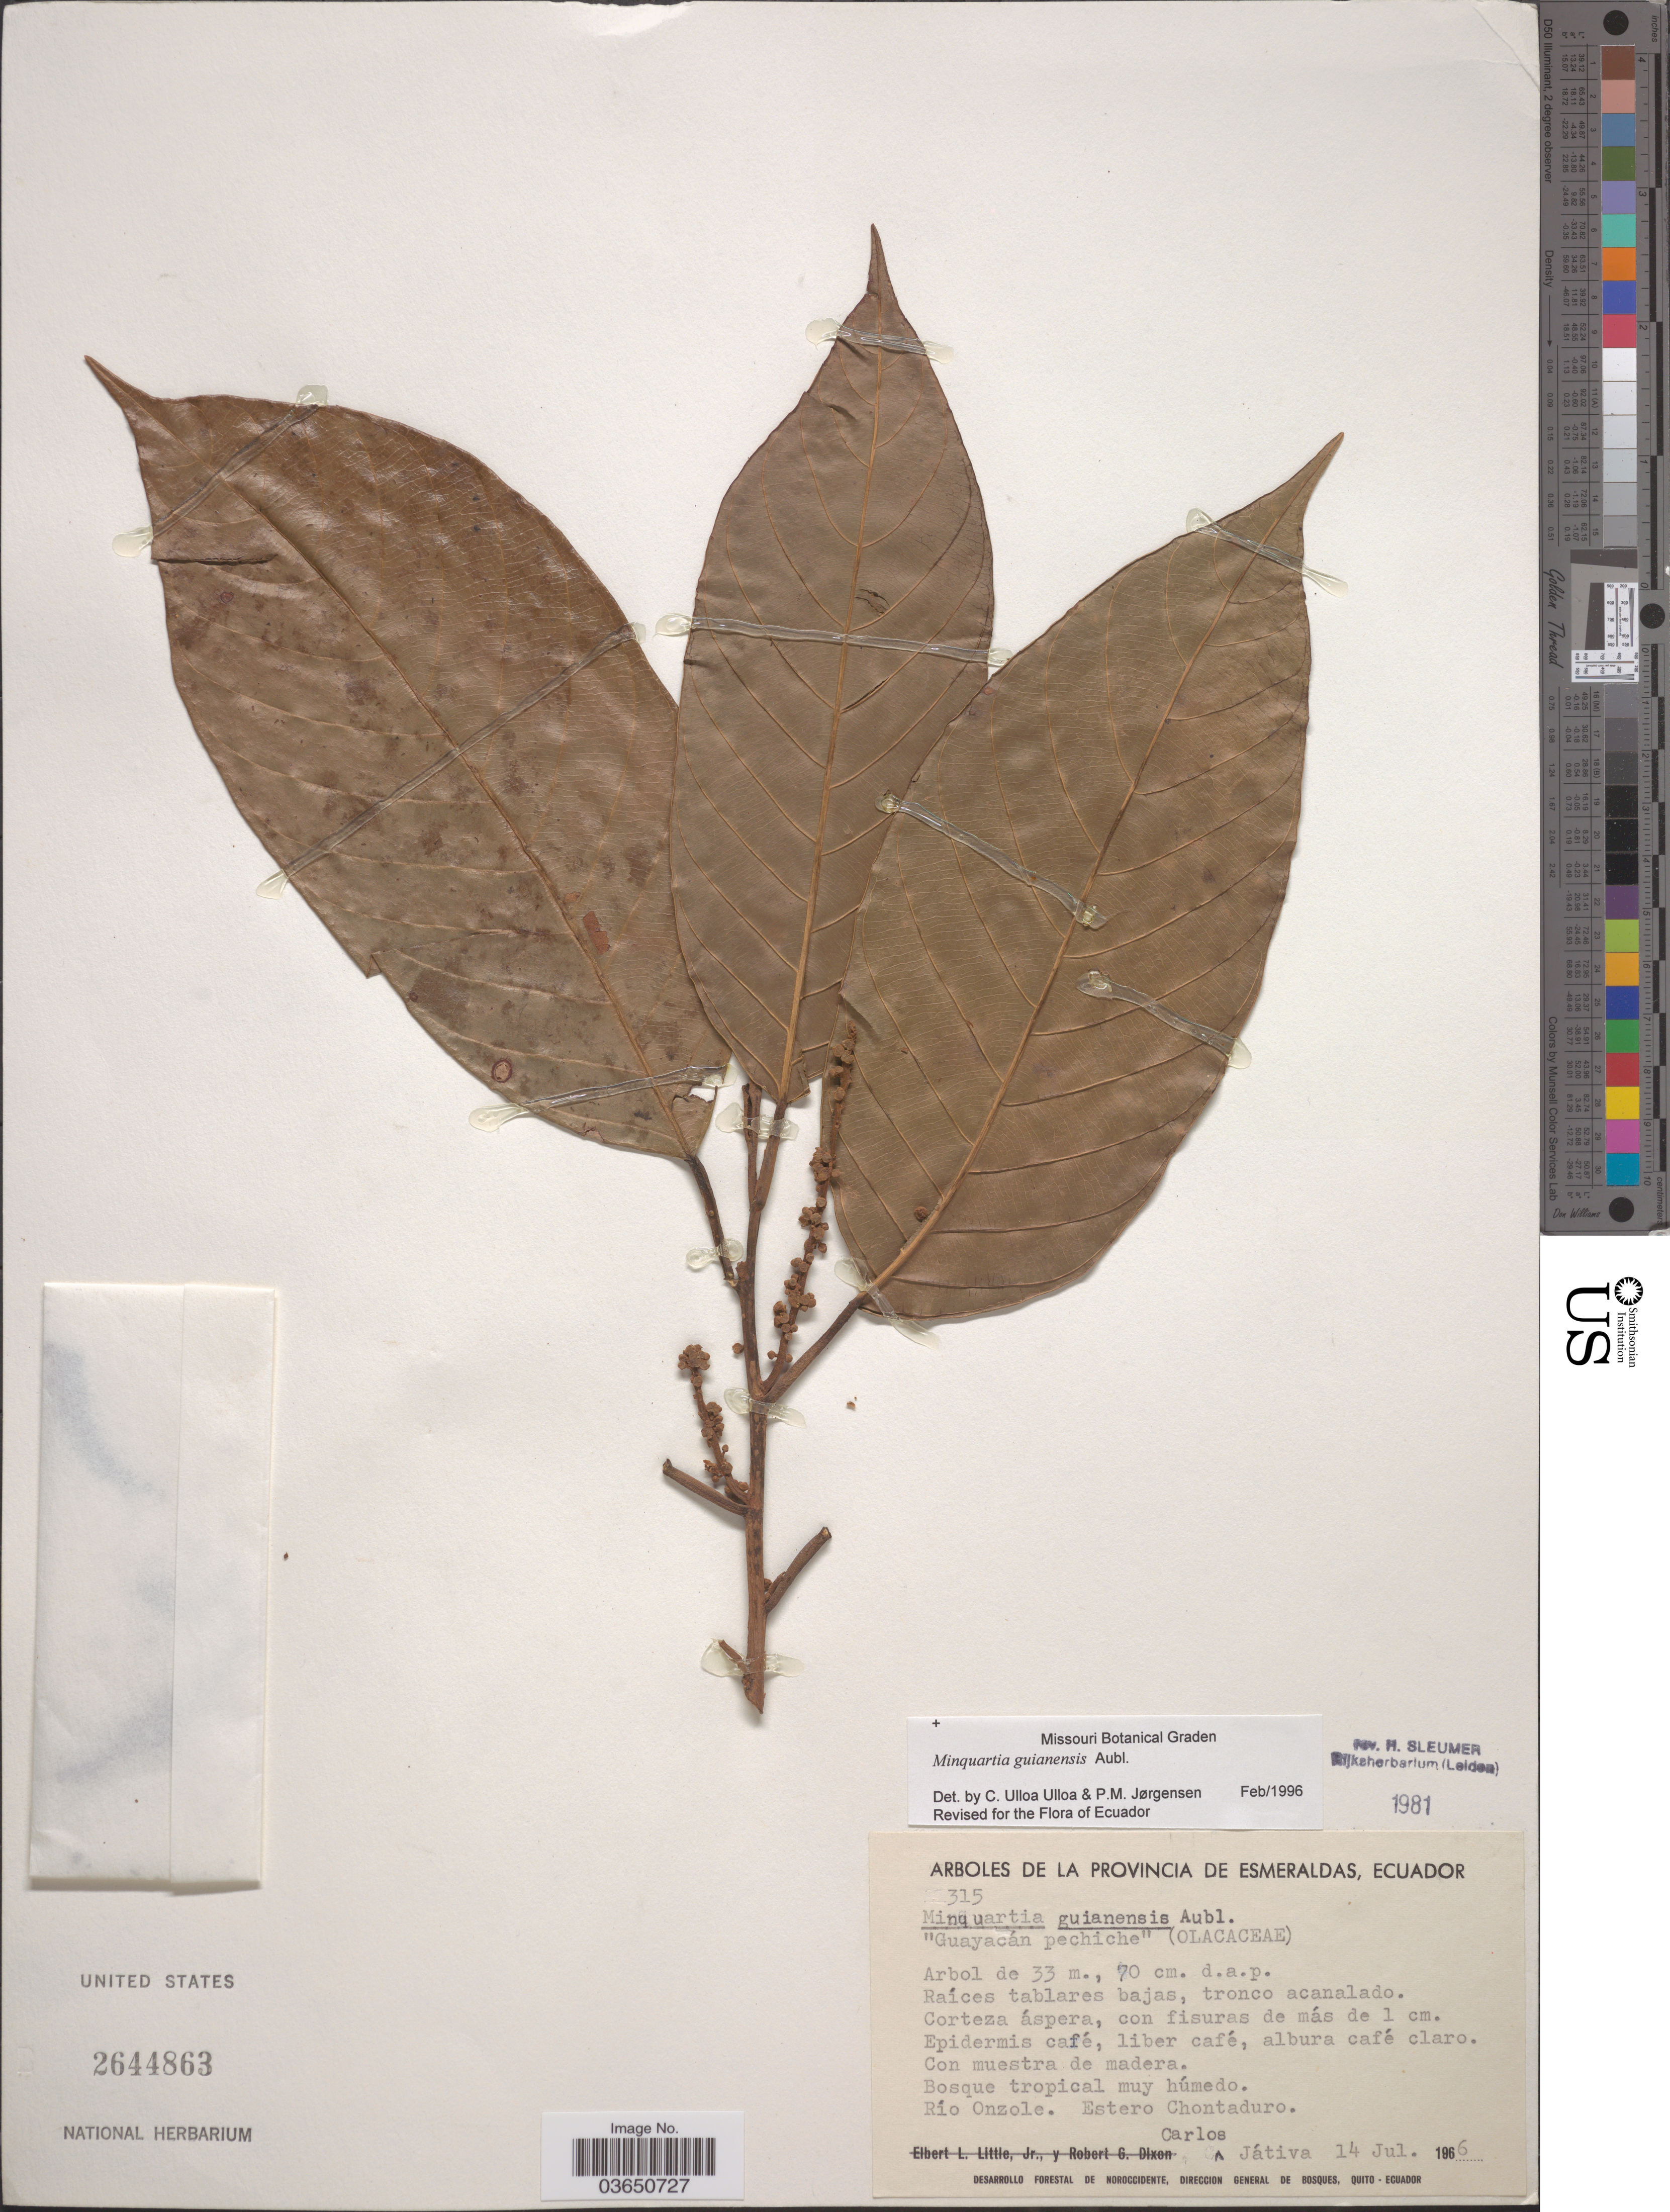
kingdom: Plantae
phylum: Tracheophyta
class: Magnoliopsida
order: Santalales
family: Coulaceae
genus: Minquartia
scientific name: Minquartia guianensis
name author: Aubl.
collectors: C. D. Játiva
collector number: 315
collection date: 1966-07-14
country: Ecuador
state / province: Esmeraldas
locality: Río Onzole. Estero Chontaduro.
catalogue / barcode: US 2644863